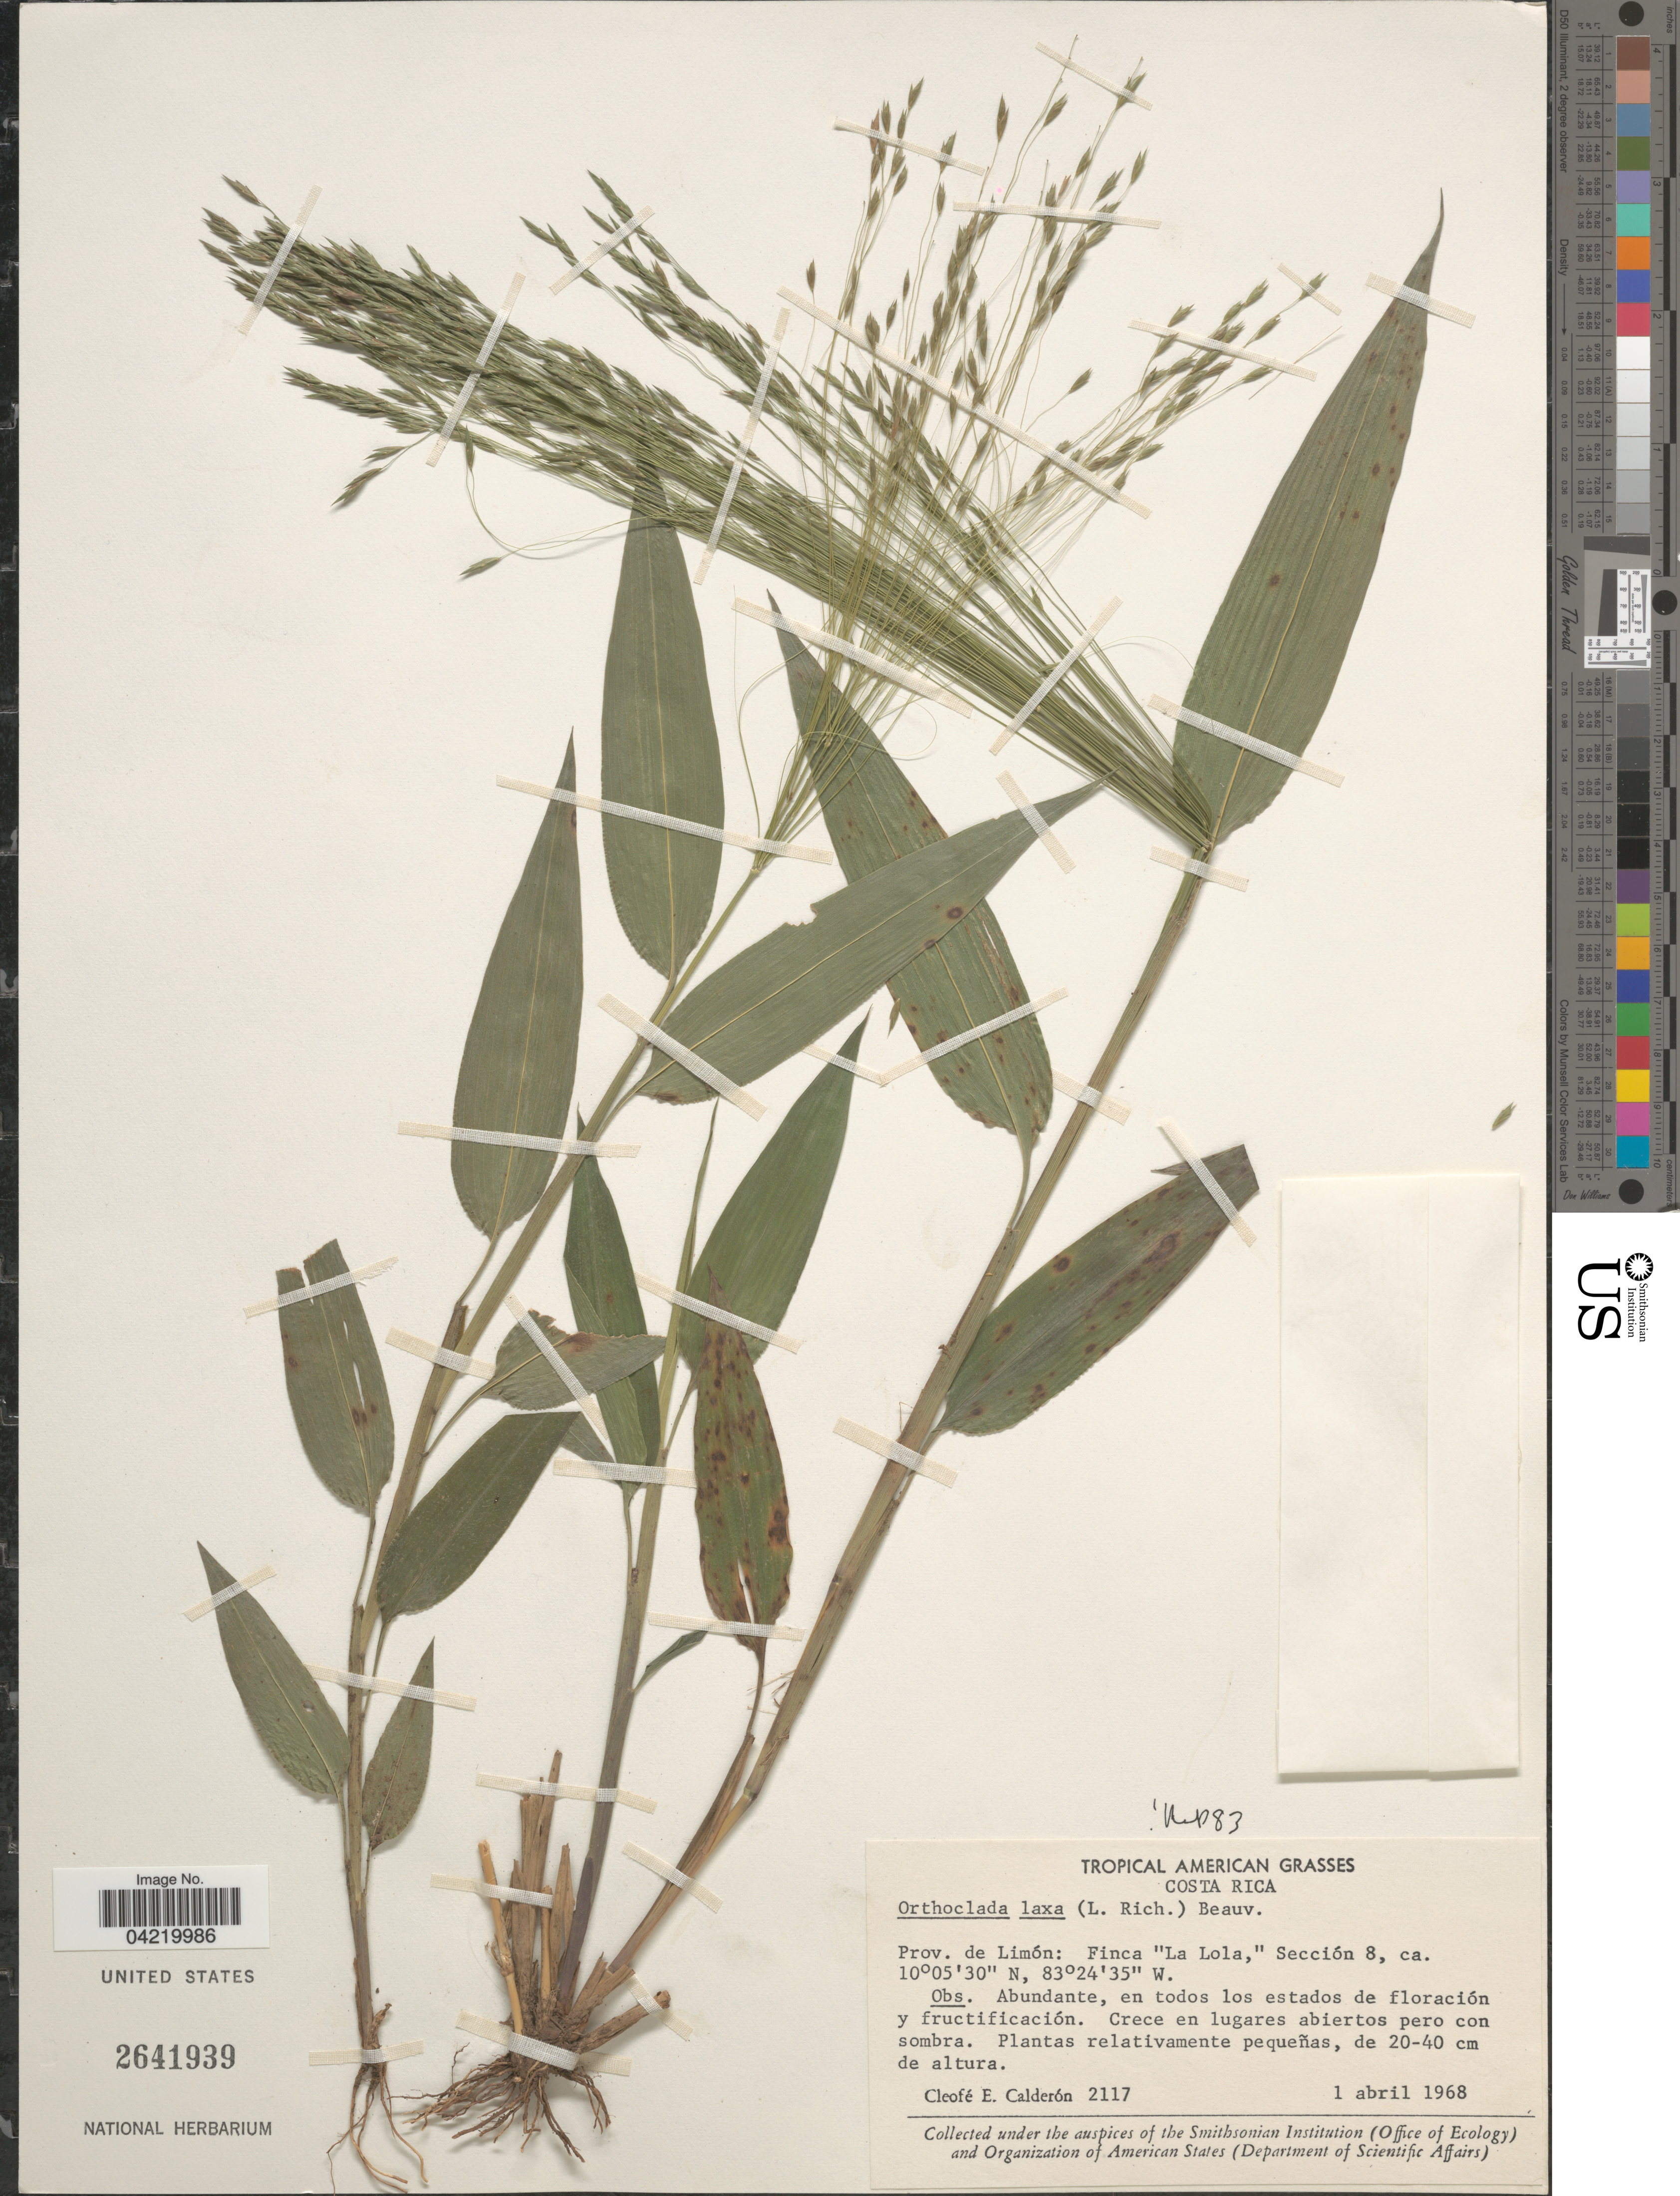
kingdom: Plantae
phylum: Tracheophyta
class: Liliopsida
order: Poales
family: Poaceae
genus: Orthoclada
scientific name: Orthoclada laxa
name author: P. Beauv.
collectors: C. E. Calderón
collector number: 2117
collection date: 1968-04-01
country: Costa Rica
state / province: Limón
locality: Finca "La lola," Seccíon 8.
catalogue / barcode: US 2641939